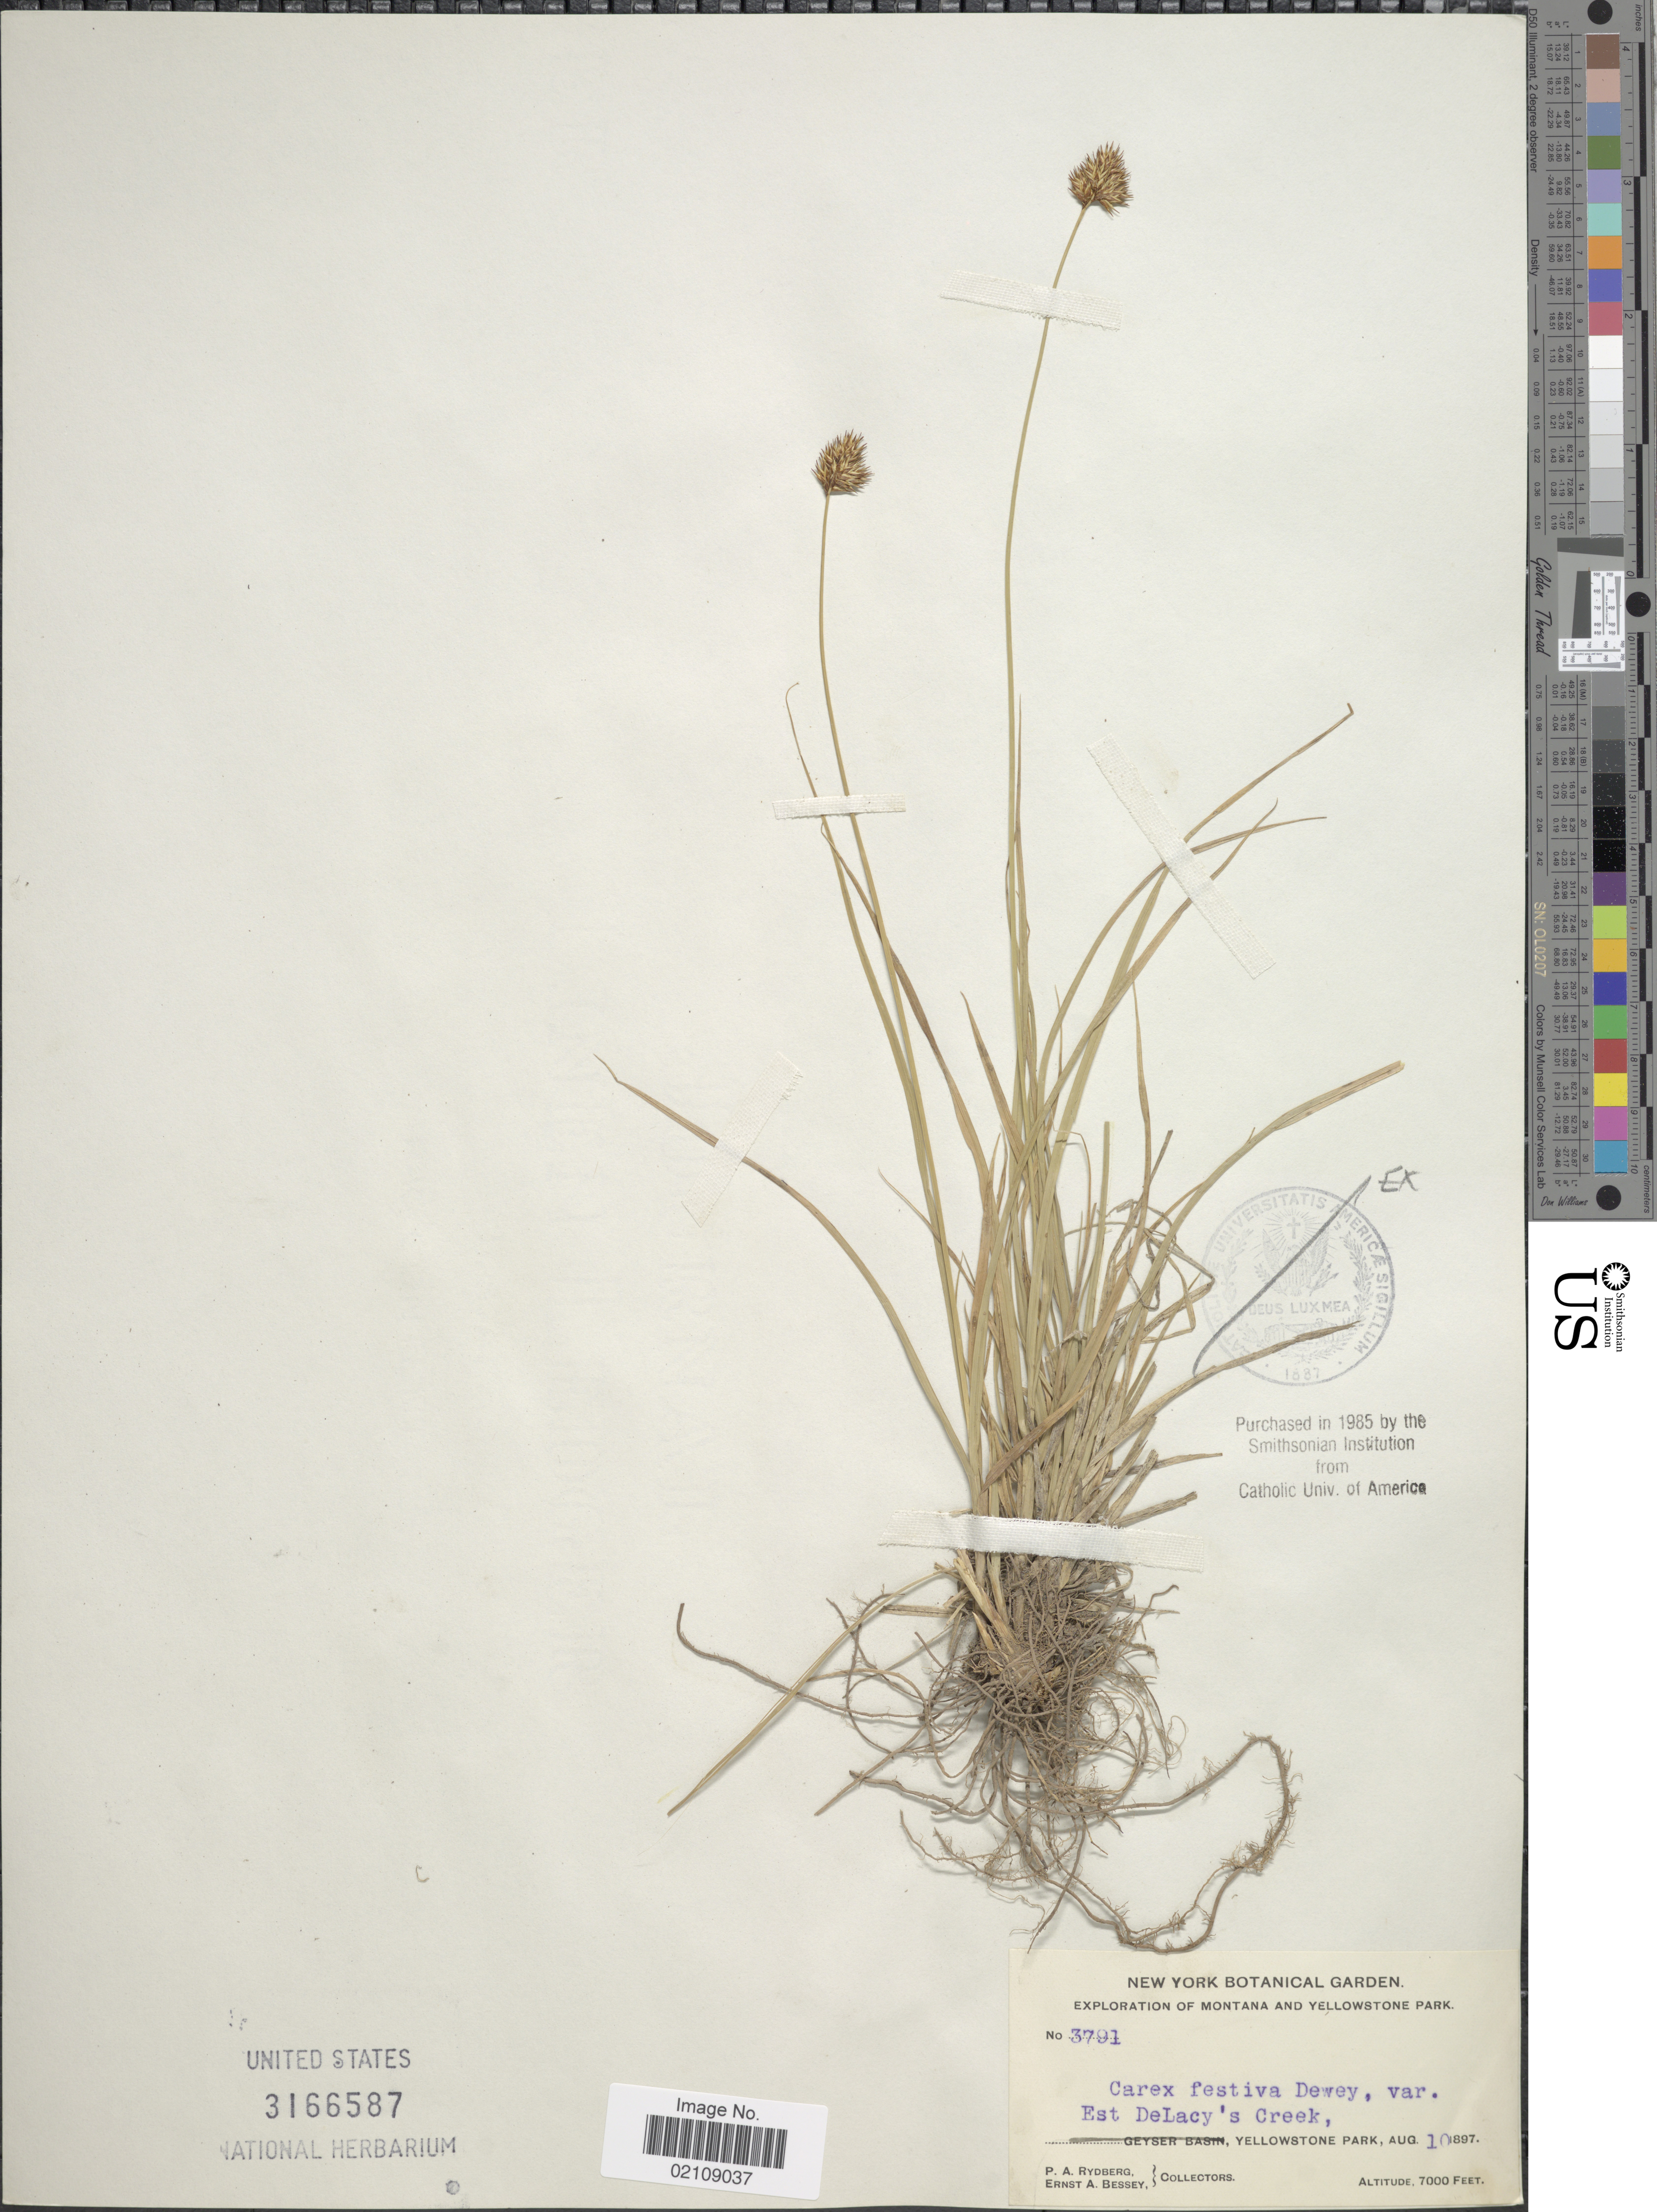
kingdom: Plantae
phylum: Tracheophyta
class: Liliopsida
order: Poales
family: Cyperaceae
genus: Carex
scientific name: Carex microptera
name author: Mack.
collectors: P. A. Rydberg & E. A. Bessey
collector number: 3791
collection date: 1897-08-10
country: United States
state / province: Montana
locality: Yellowstone Park. Est DeLacy's Creek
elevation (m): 2134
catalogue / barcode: US 3166587